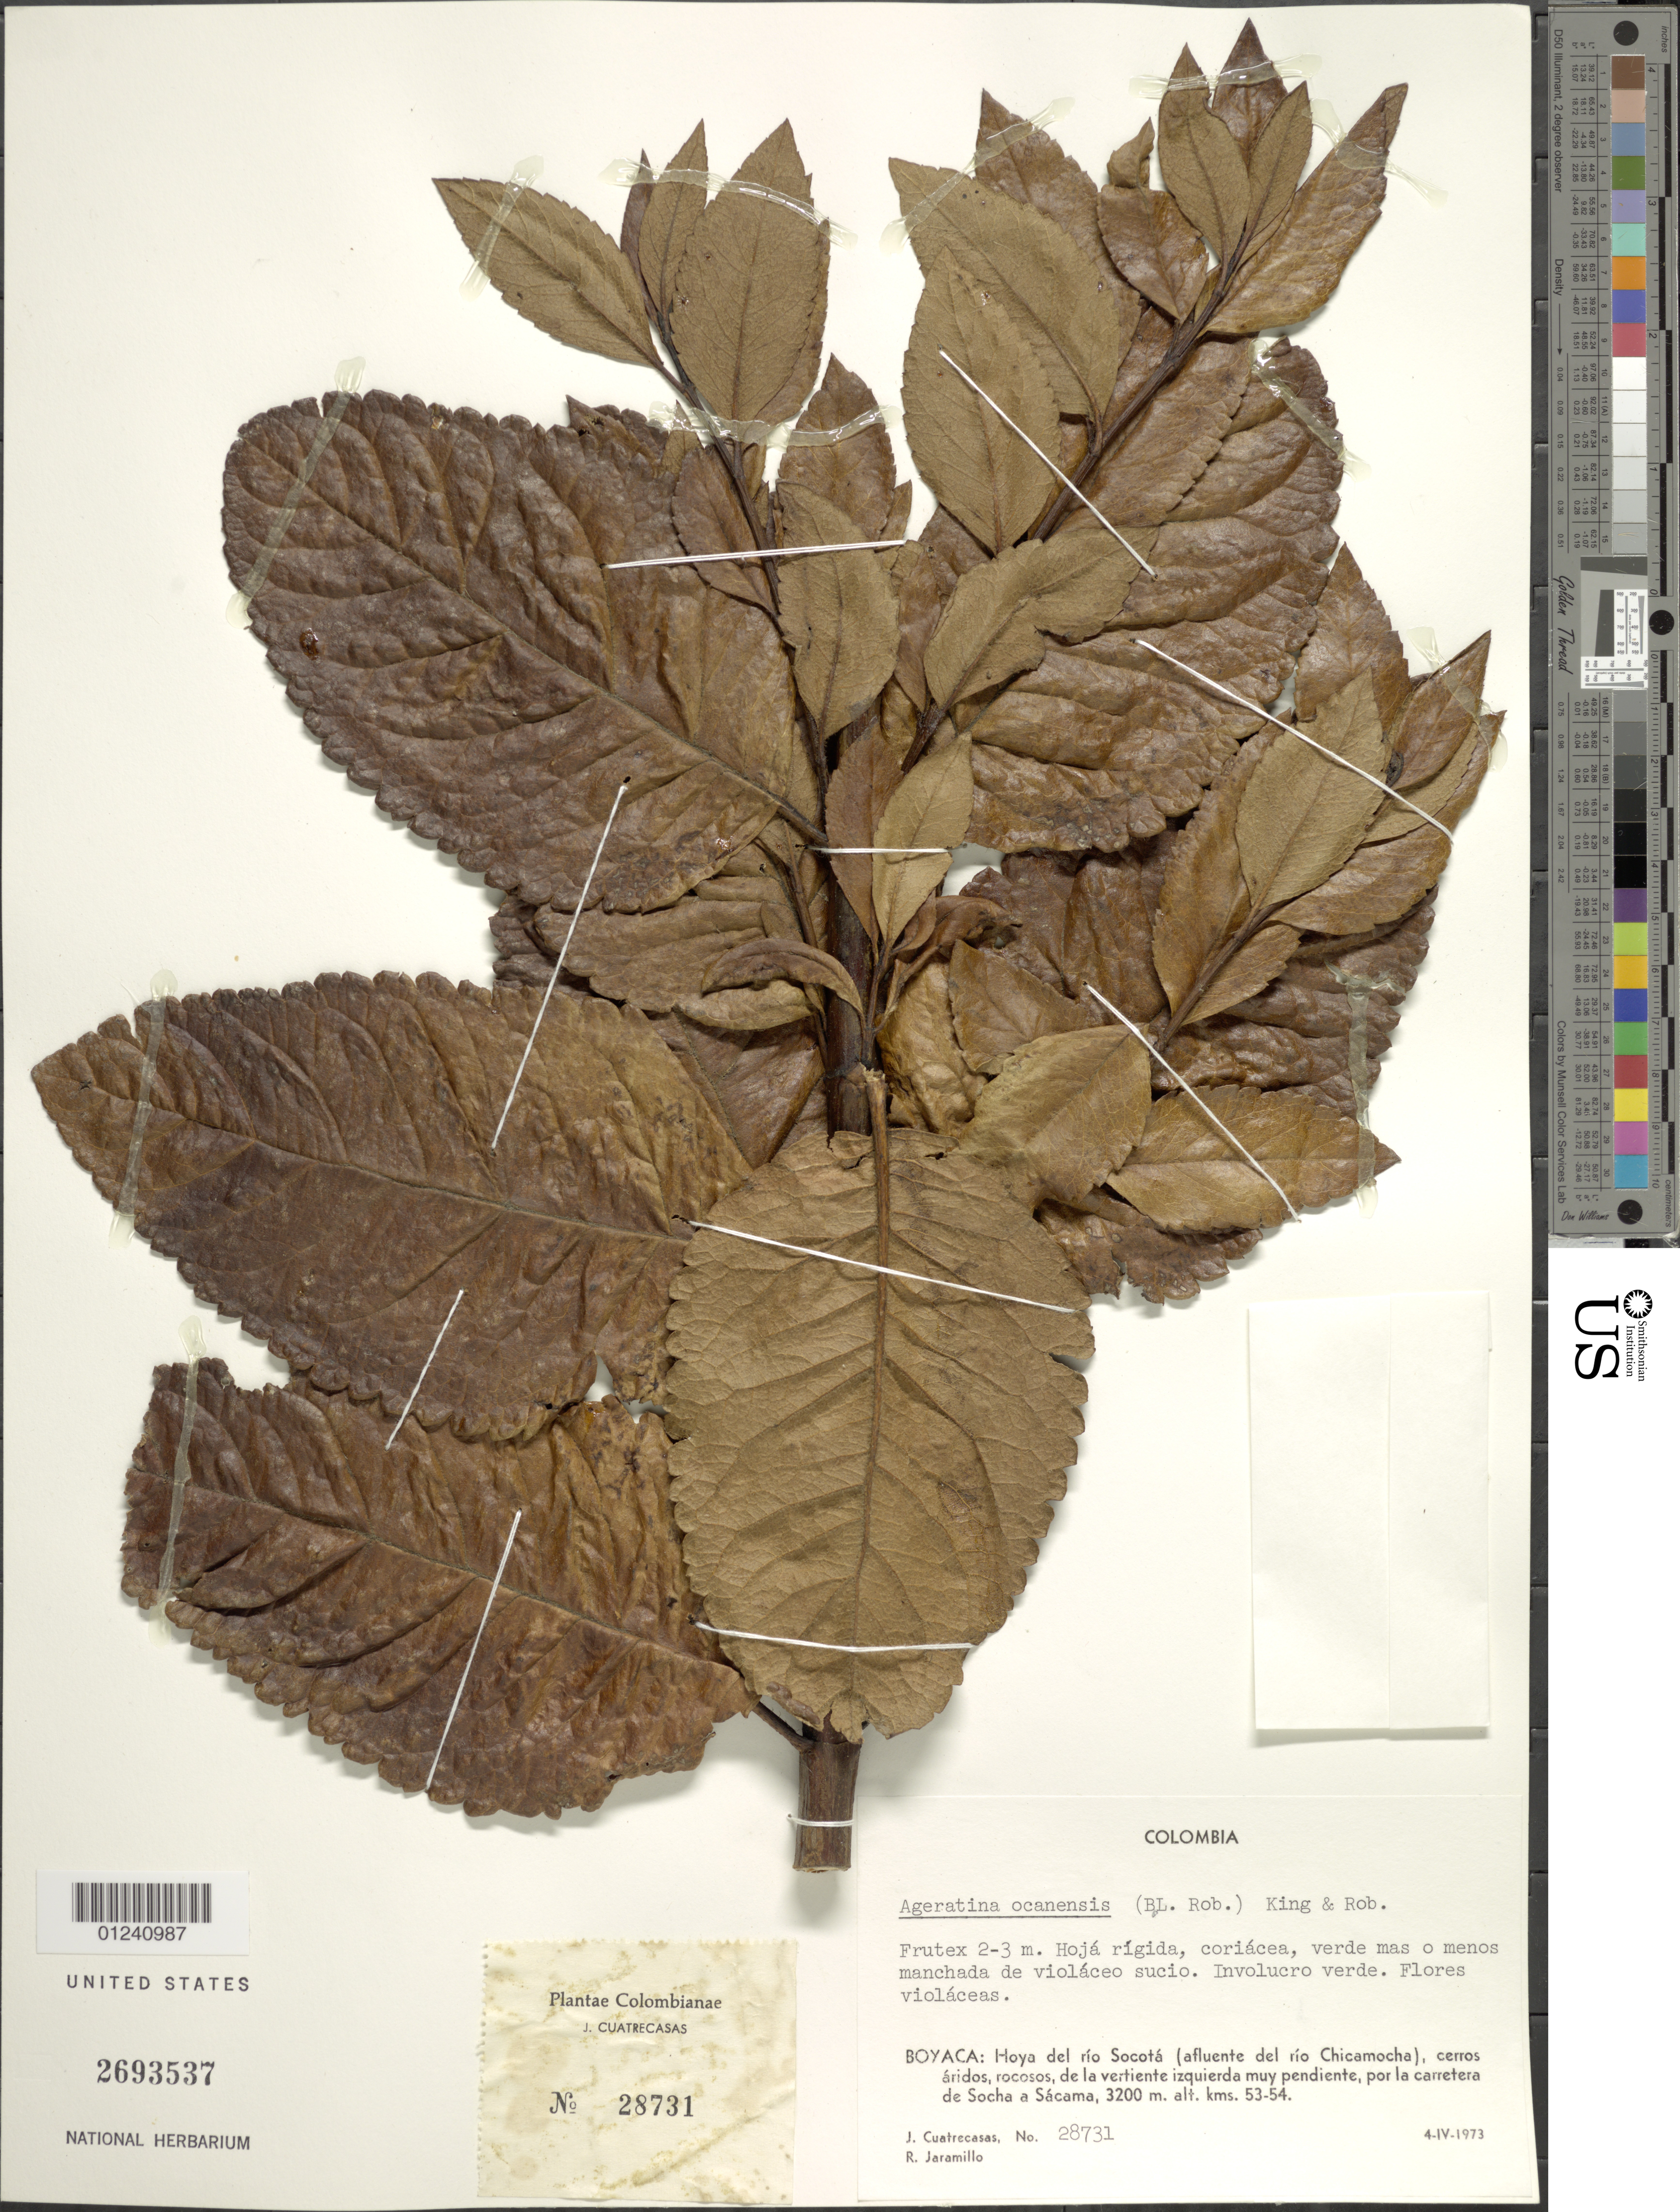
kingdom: Plantae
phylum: Tracheophyta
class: Magnoliopsida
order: Asterales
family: Asteraceae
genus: Ageratina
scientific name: Ageratina ocanensis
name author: (B.L. Rob.) R.M. King & H. Rob.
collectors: J. Cuatrecasas & R. Jaramillo M.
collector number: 28731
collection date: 1973-04-04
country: Colombia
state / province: Boyacá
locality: Hoya del rio Socota (afluente del rio Chicamocha), cerros aridos, rocosos, de la vertiente izquierda muy pendiente, por la carretera de Socha a Sacama, kms. 53-54.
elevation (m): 3200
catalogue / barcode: US 2693537